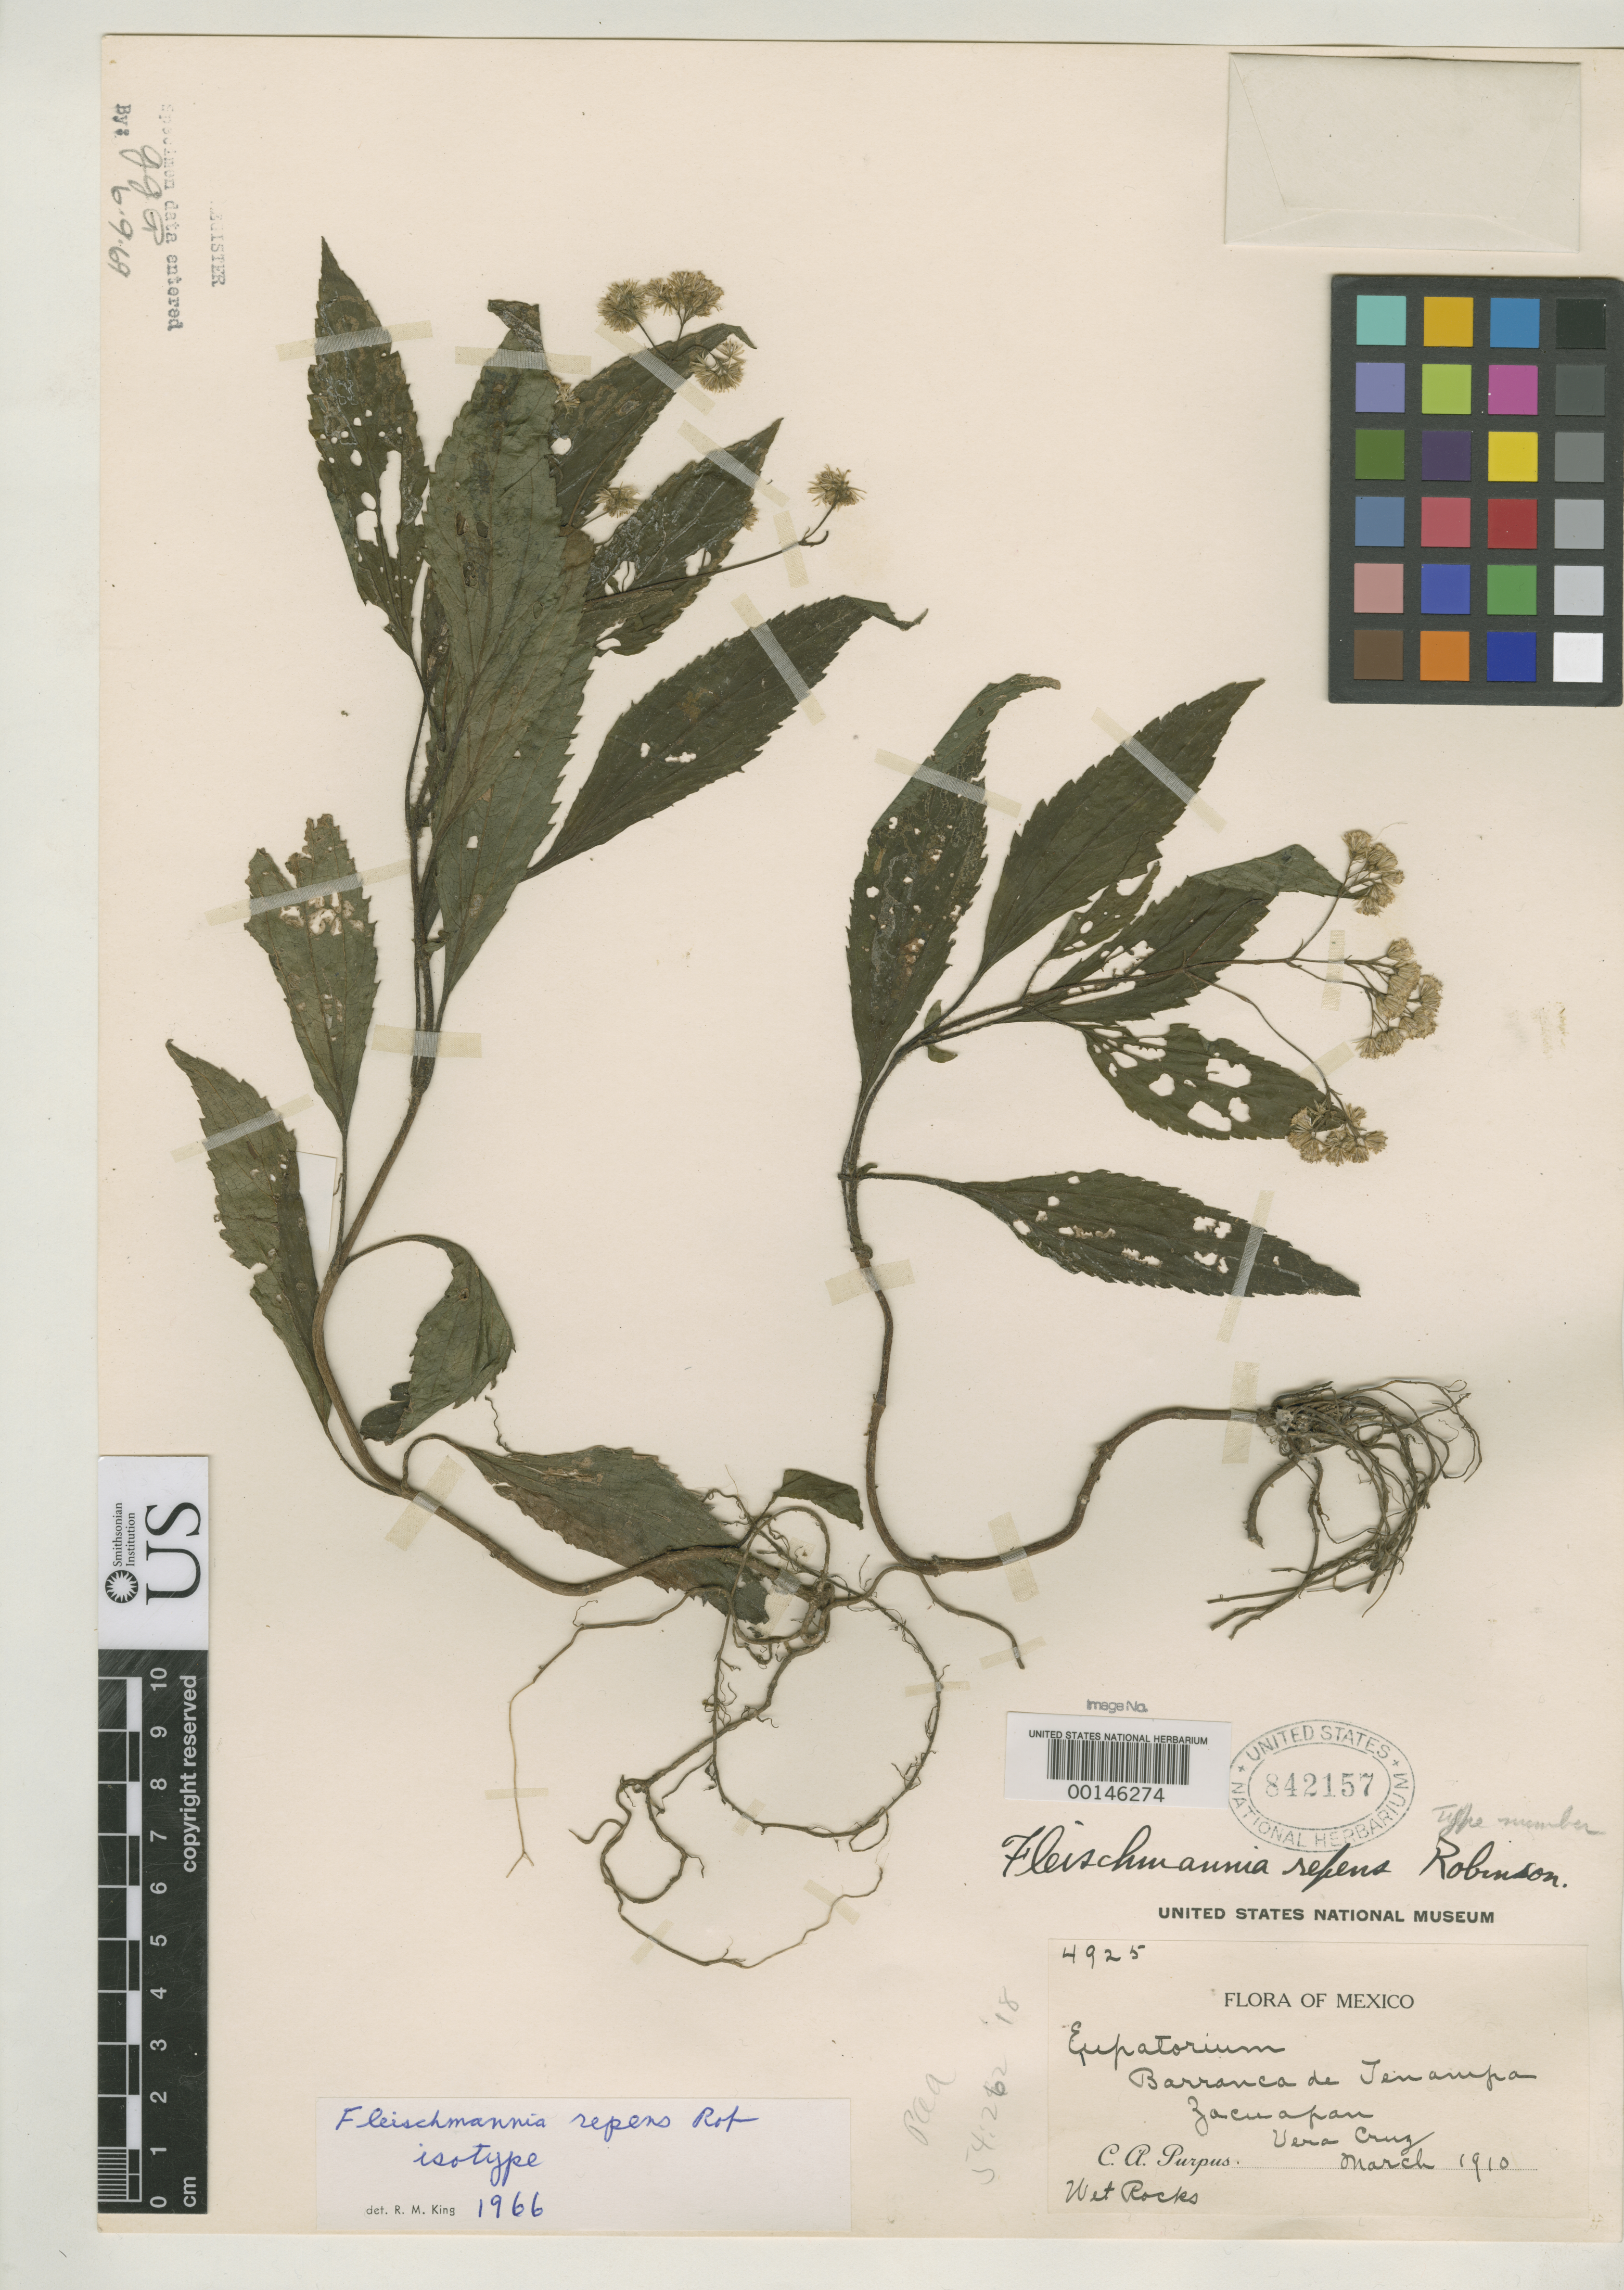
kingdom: Plantae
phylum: Tracheophyta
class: Magnoliopsida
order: Asterales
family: Asteraceae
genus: Fleischmannia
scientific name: Fleischmannia repens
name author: B.L. Rob.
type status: Isotype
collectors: C. A. Purpus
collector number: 4925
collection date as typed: Mar 1910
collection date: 1910-03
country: Mexico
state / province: Veracruz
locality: Zacuapan.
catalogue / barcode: US 842157